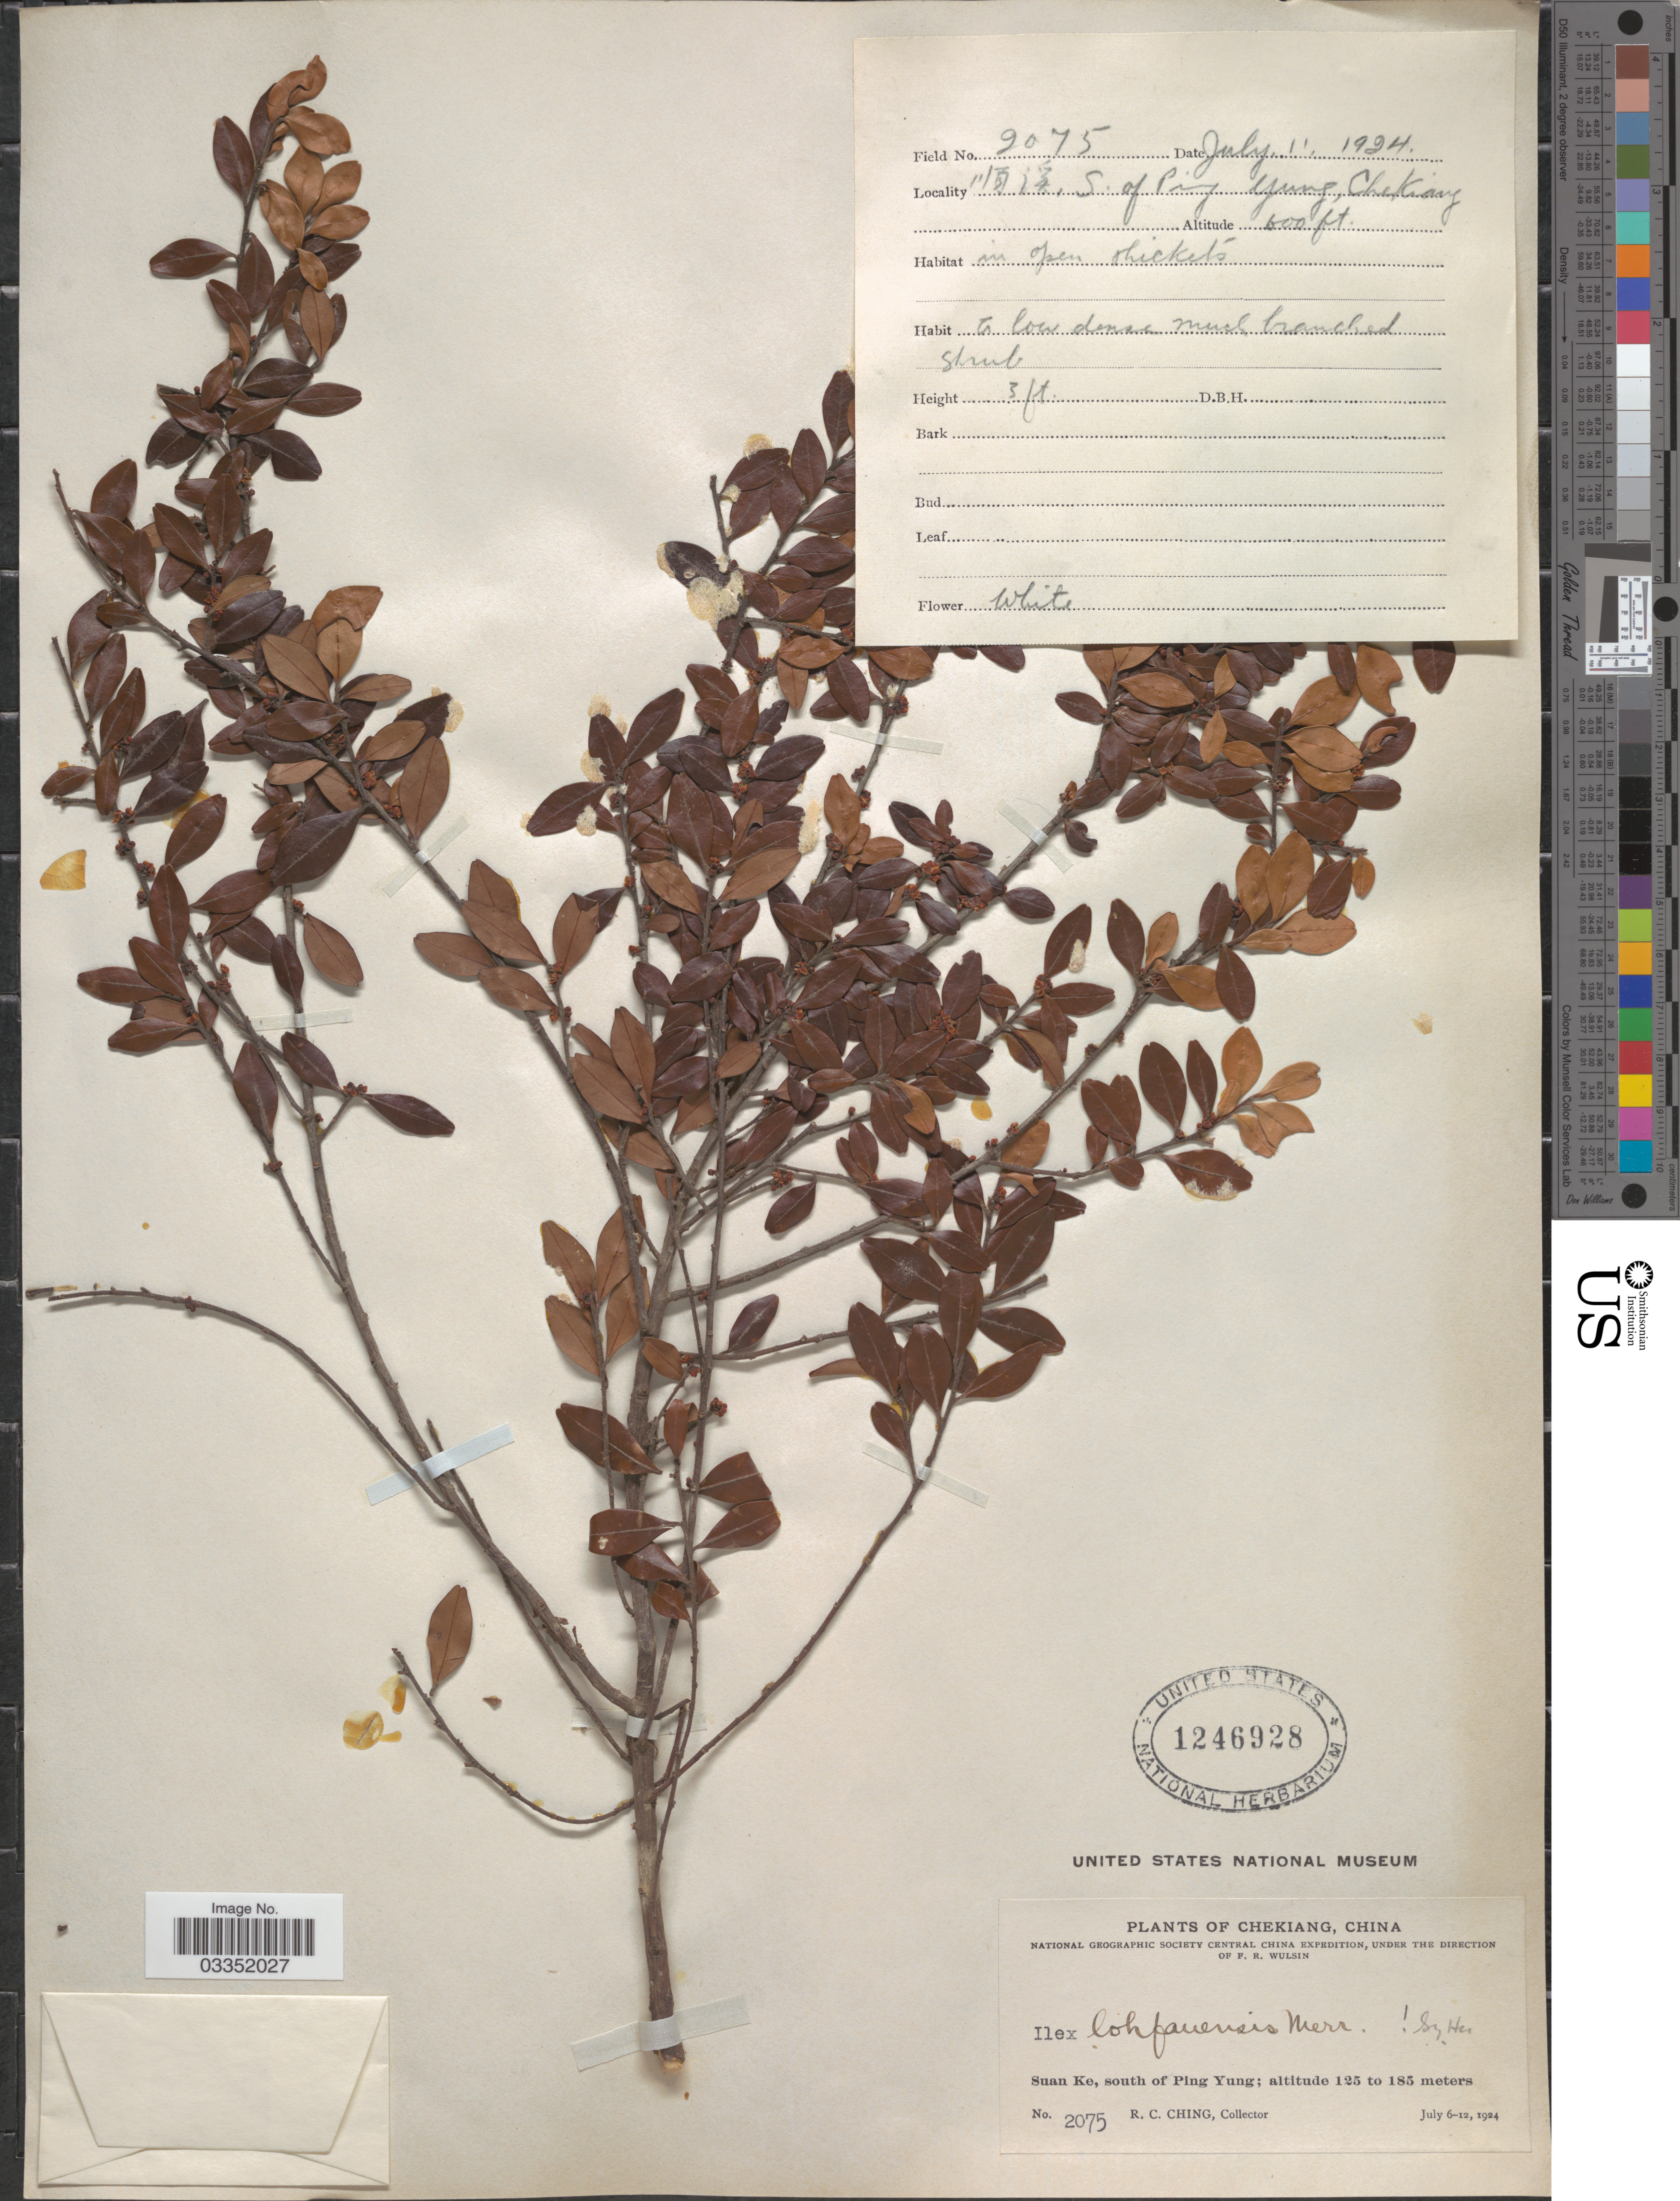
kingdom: Plantae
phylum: Tracheophyta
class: Magnoliopsida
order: Aquifoliales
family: Aquifoliaceae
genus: Ilex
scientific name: Ilex lohfauensis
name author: Merr.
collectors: R. C. Ching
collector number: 2075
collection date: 1934-07-11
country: China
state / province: Sichuan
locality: Suan Ke, south of Ping Yung. S. of Ping Yung.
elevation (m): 183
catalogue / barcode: US 1246928